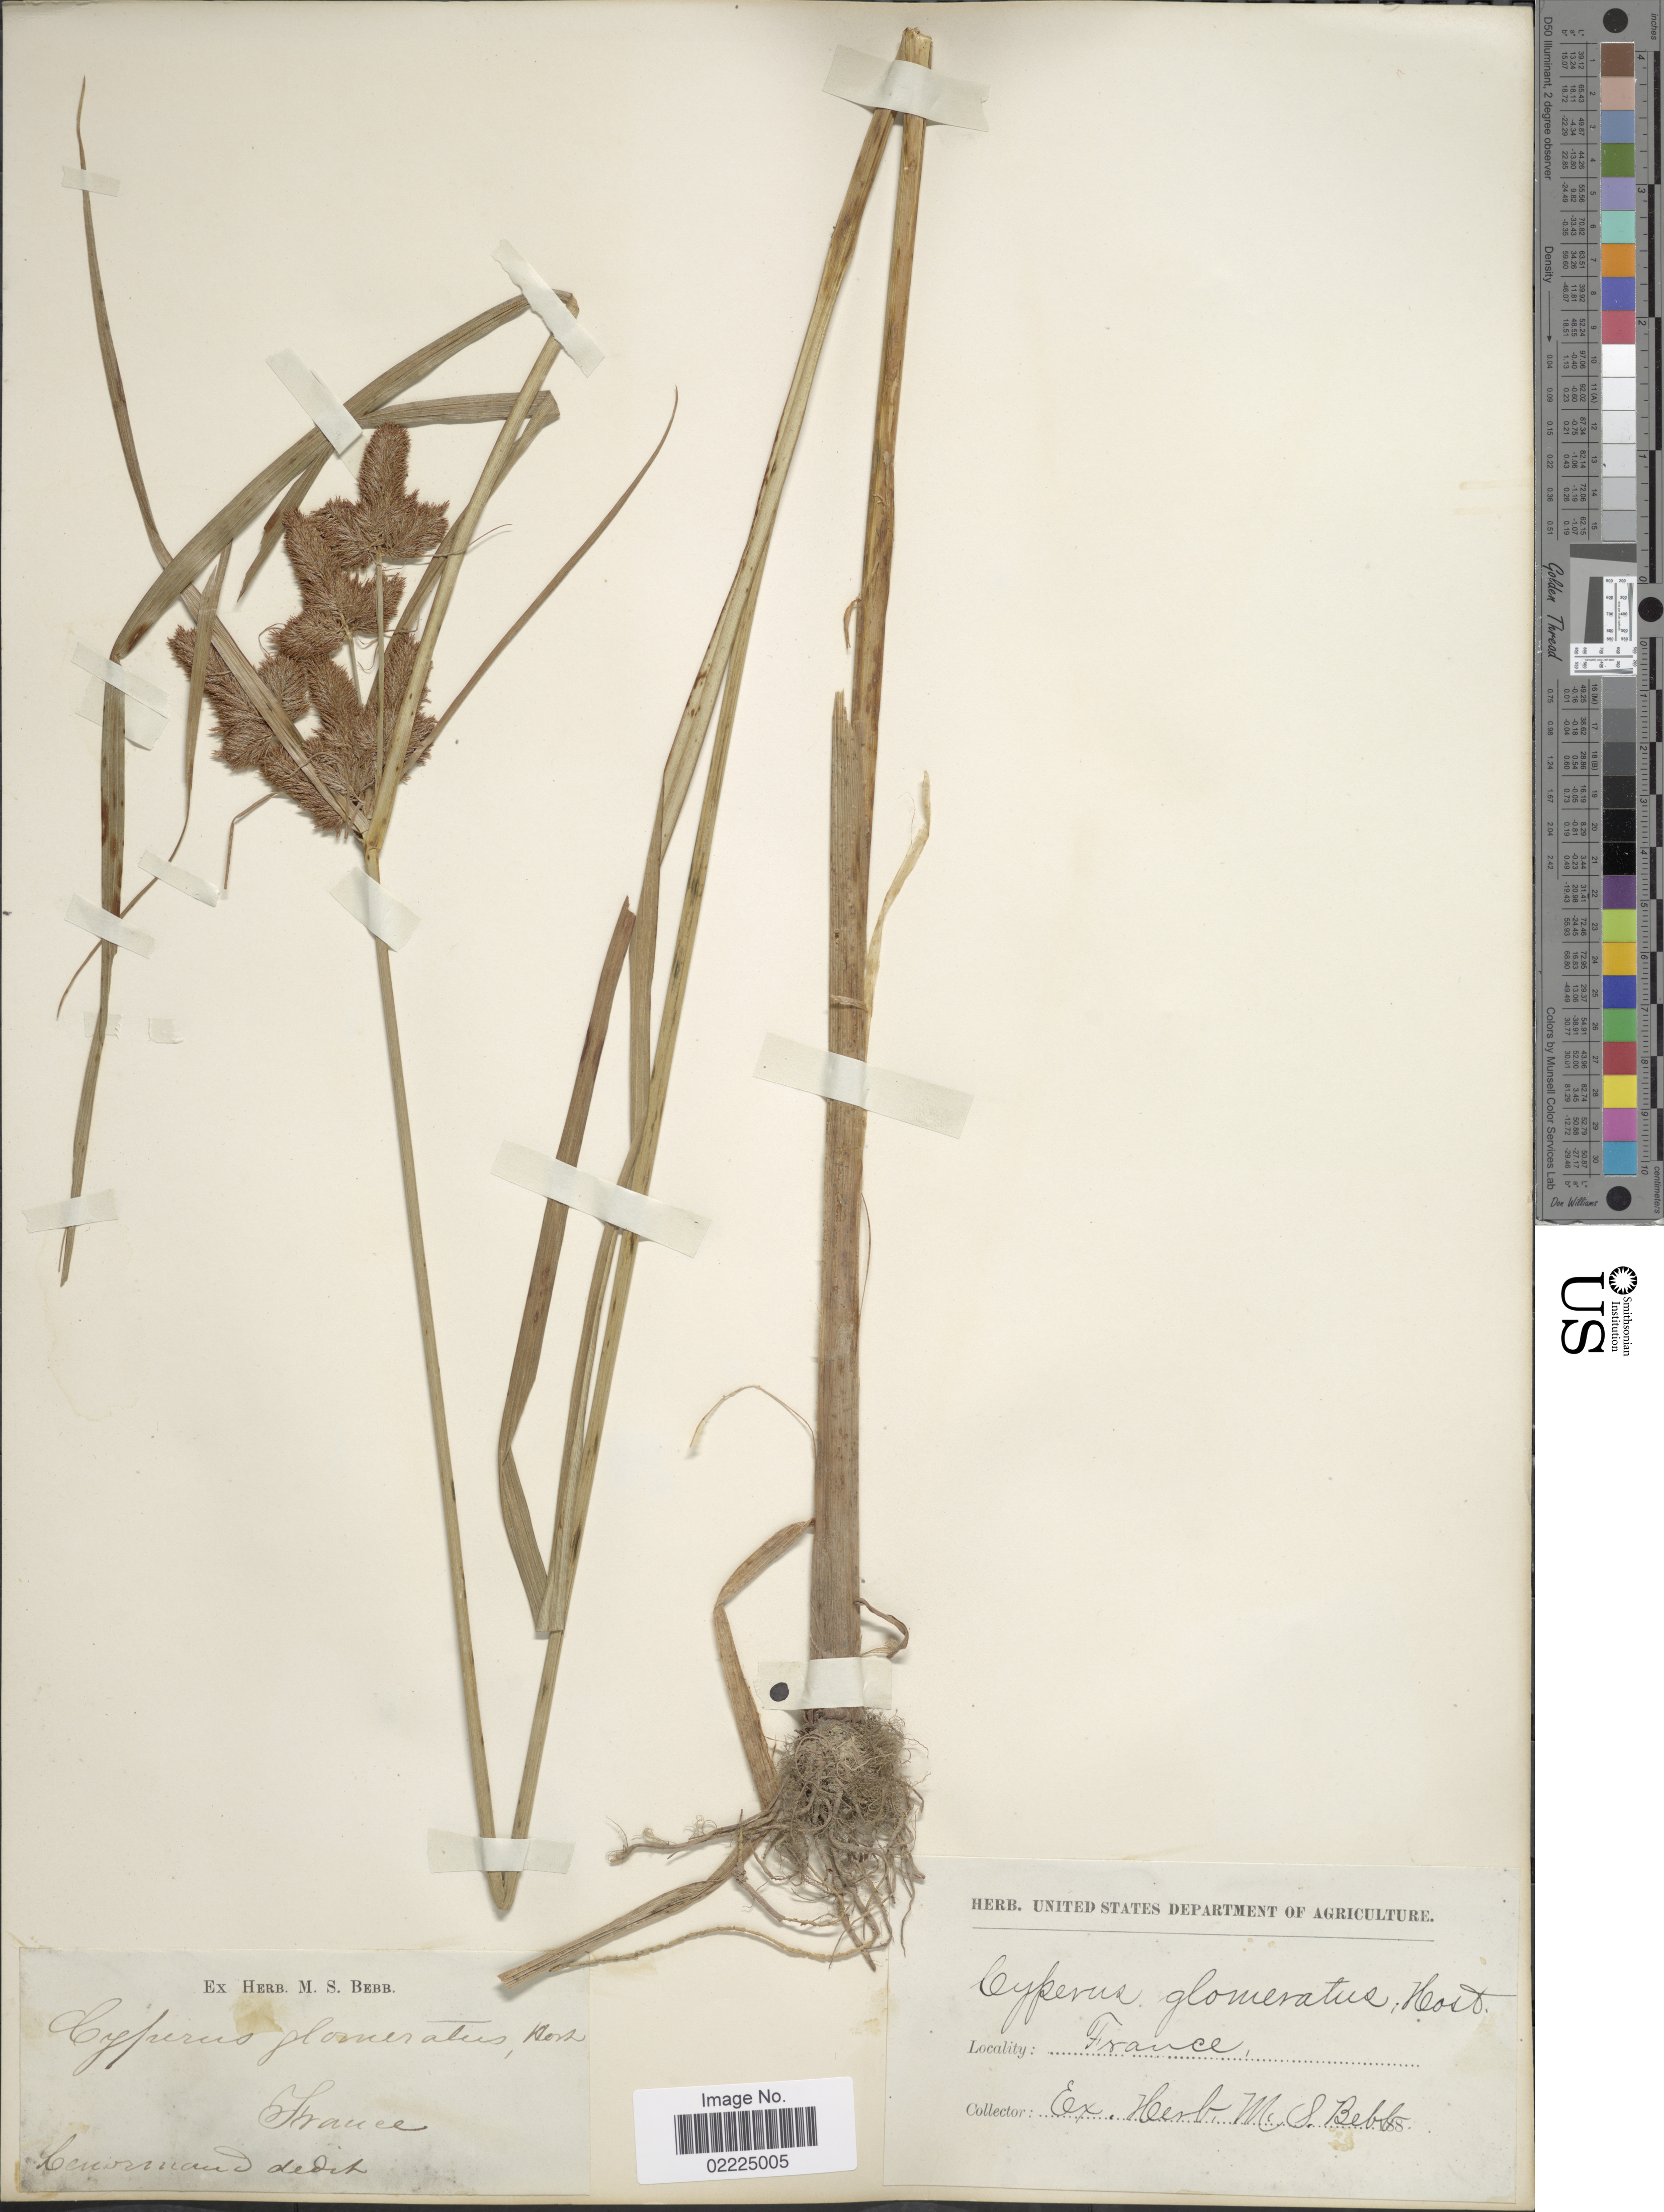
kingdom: Plantae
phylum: Tracheophyta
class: Liliopsida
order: Poales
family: Cyperaceae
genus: Cyperus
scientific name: Cyperus glomeratus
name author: L.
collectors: ex Herb. M. S. Bebb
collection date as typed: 188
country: France